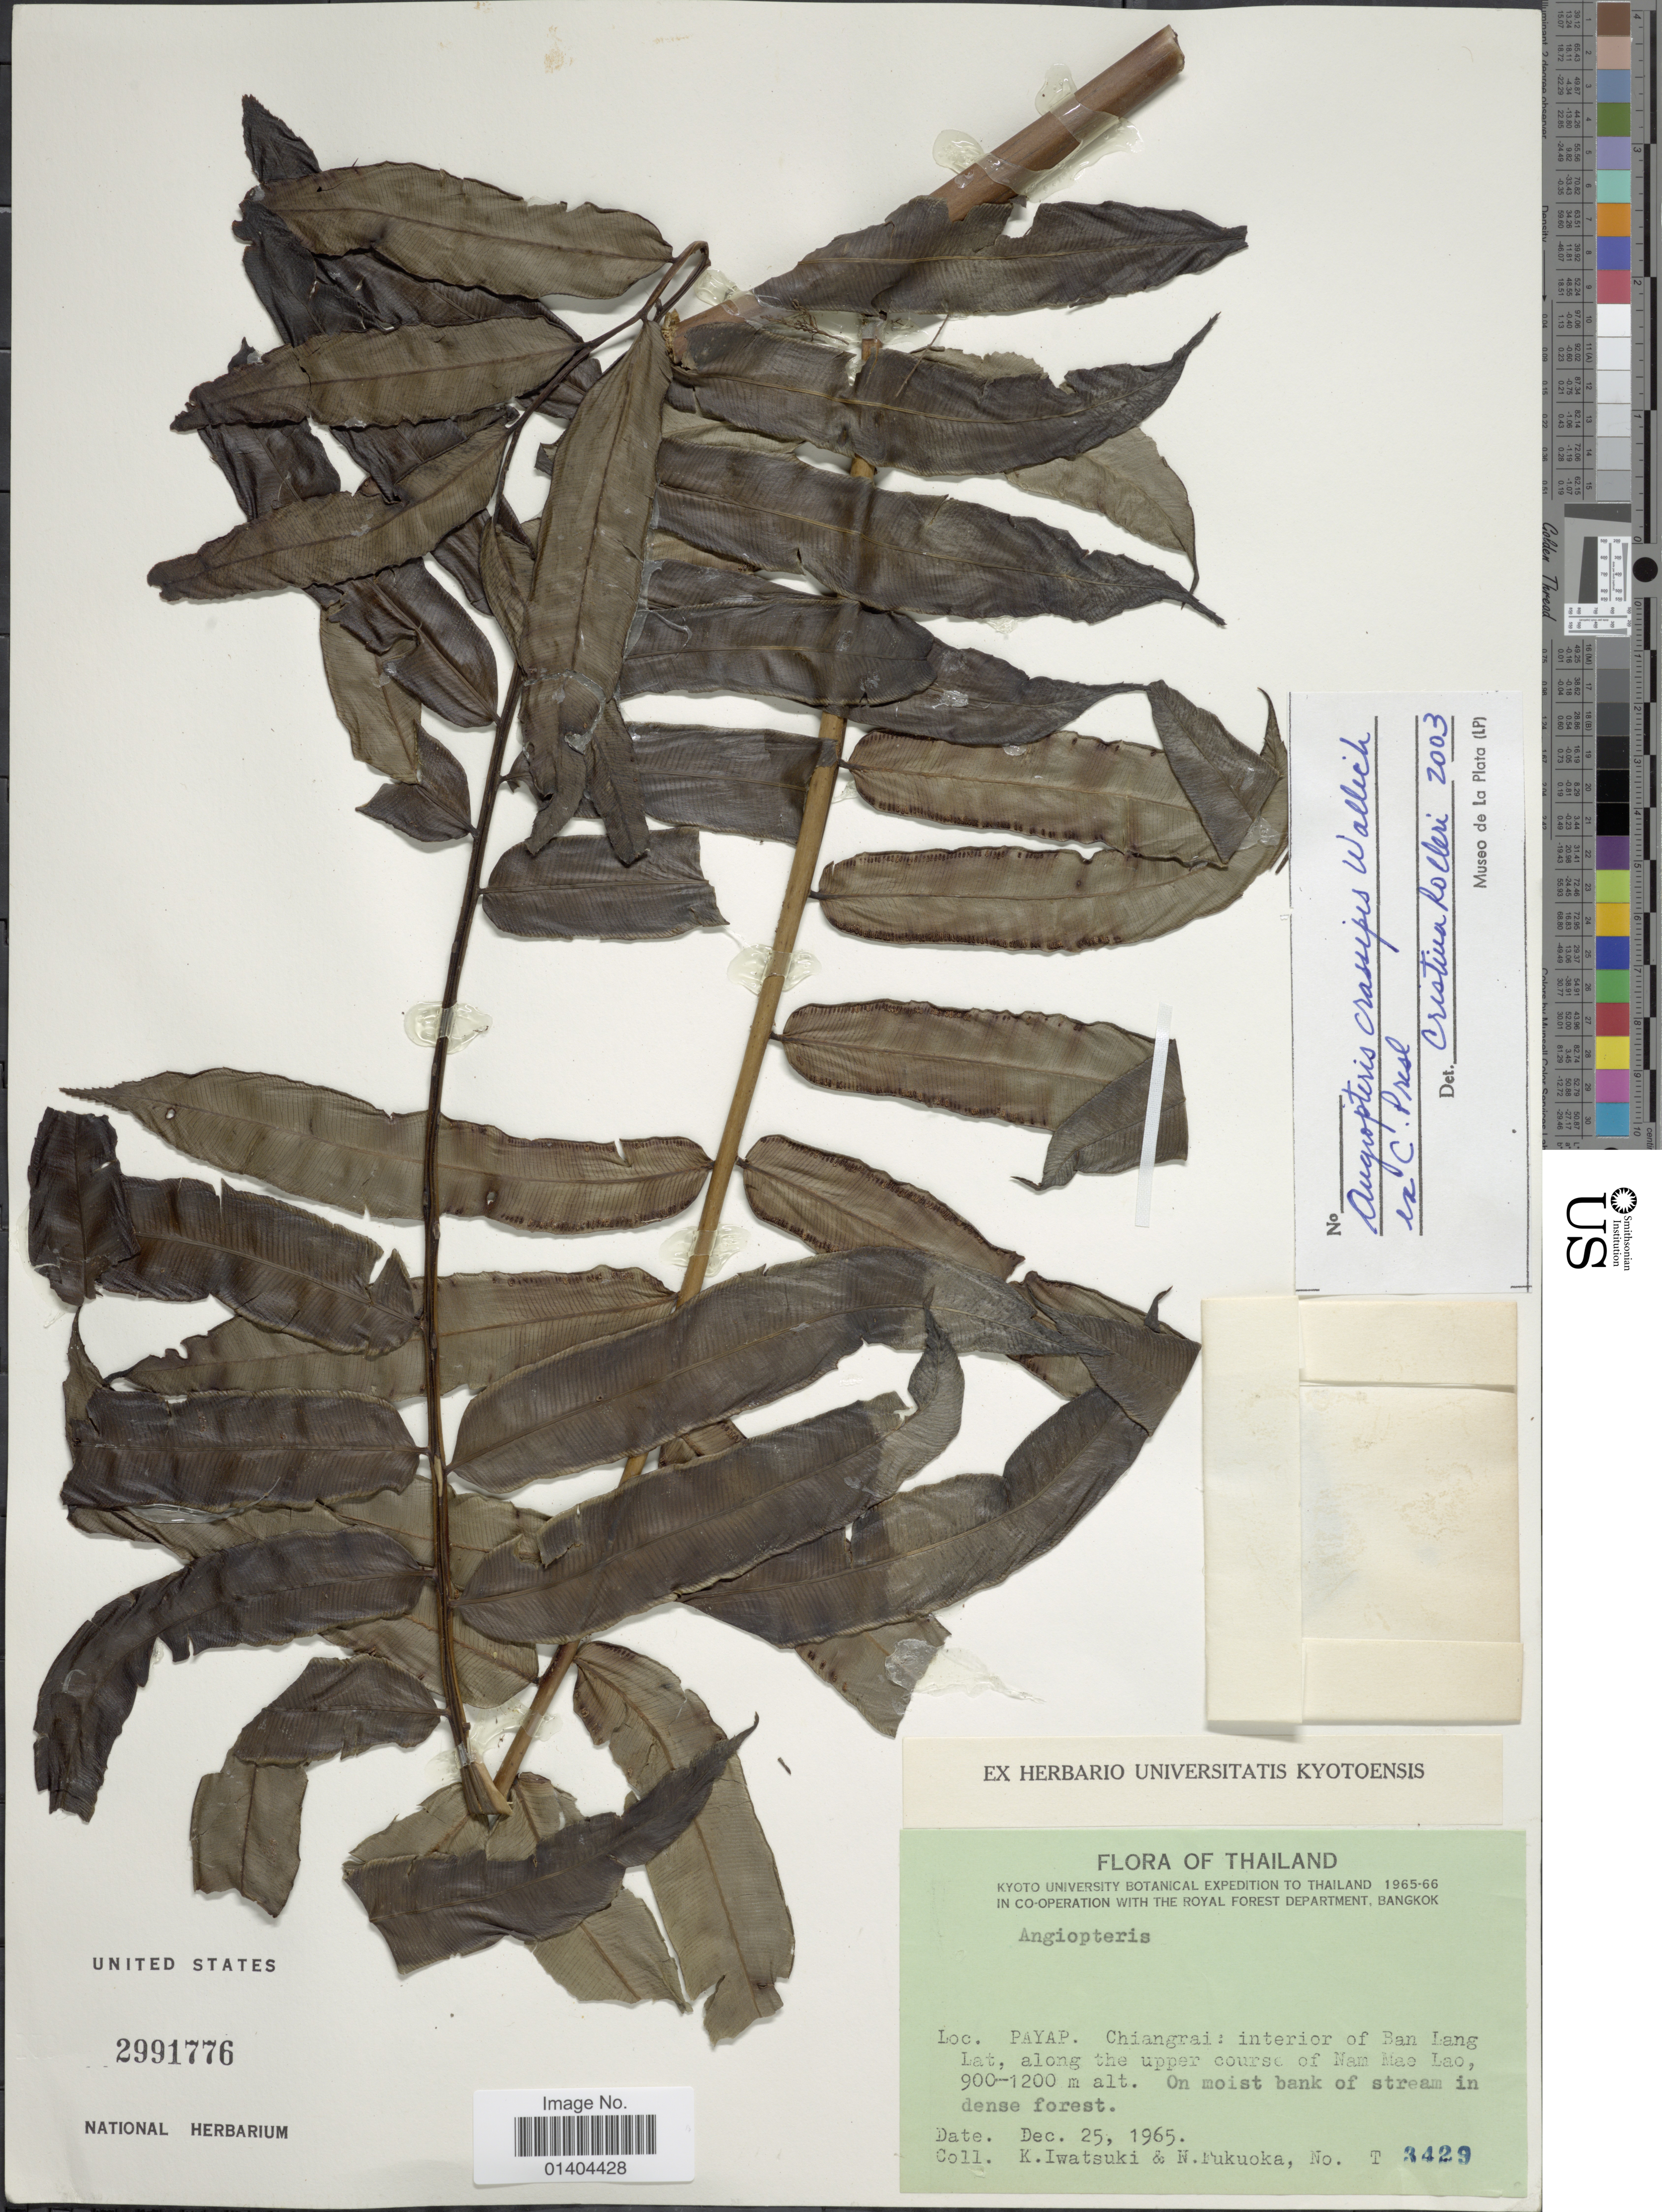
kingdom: Plantae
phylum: Tracheophyta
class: Polypodiopsida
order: Marattiales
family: Marattiaceae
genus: Angiopteris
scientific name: Angiopteris crassipes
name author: Wall. ex C. Presl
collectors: K. Iwatsuki & N. Fukuoka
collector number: T3429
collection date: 1965-12-25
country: Thailand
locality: Payap, Chianhgrai: interior of Ban lang, Lat, along the upper course of Nam Mae Lao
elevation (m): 900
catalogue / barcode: US 2991776